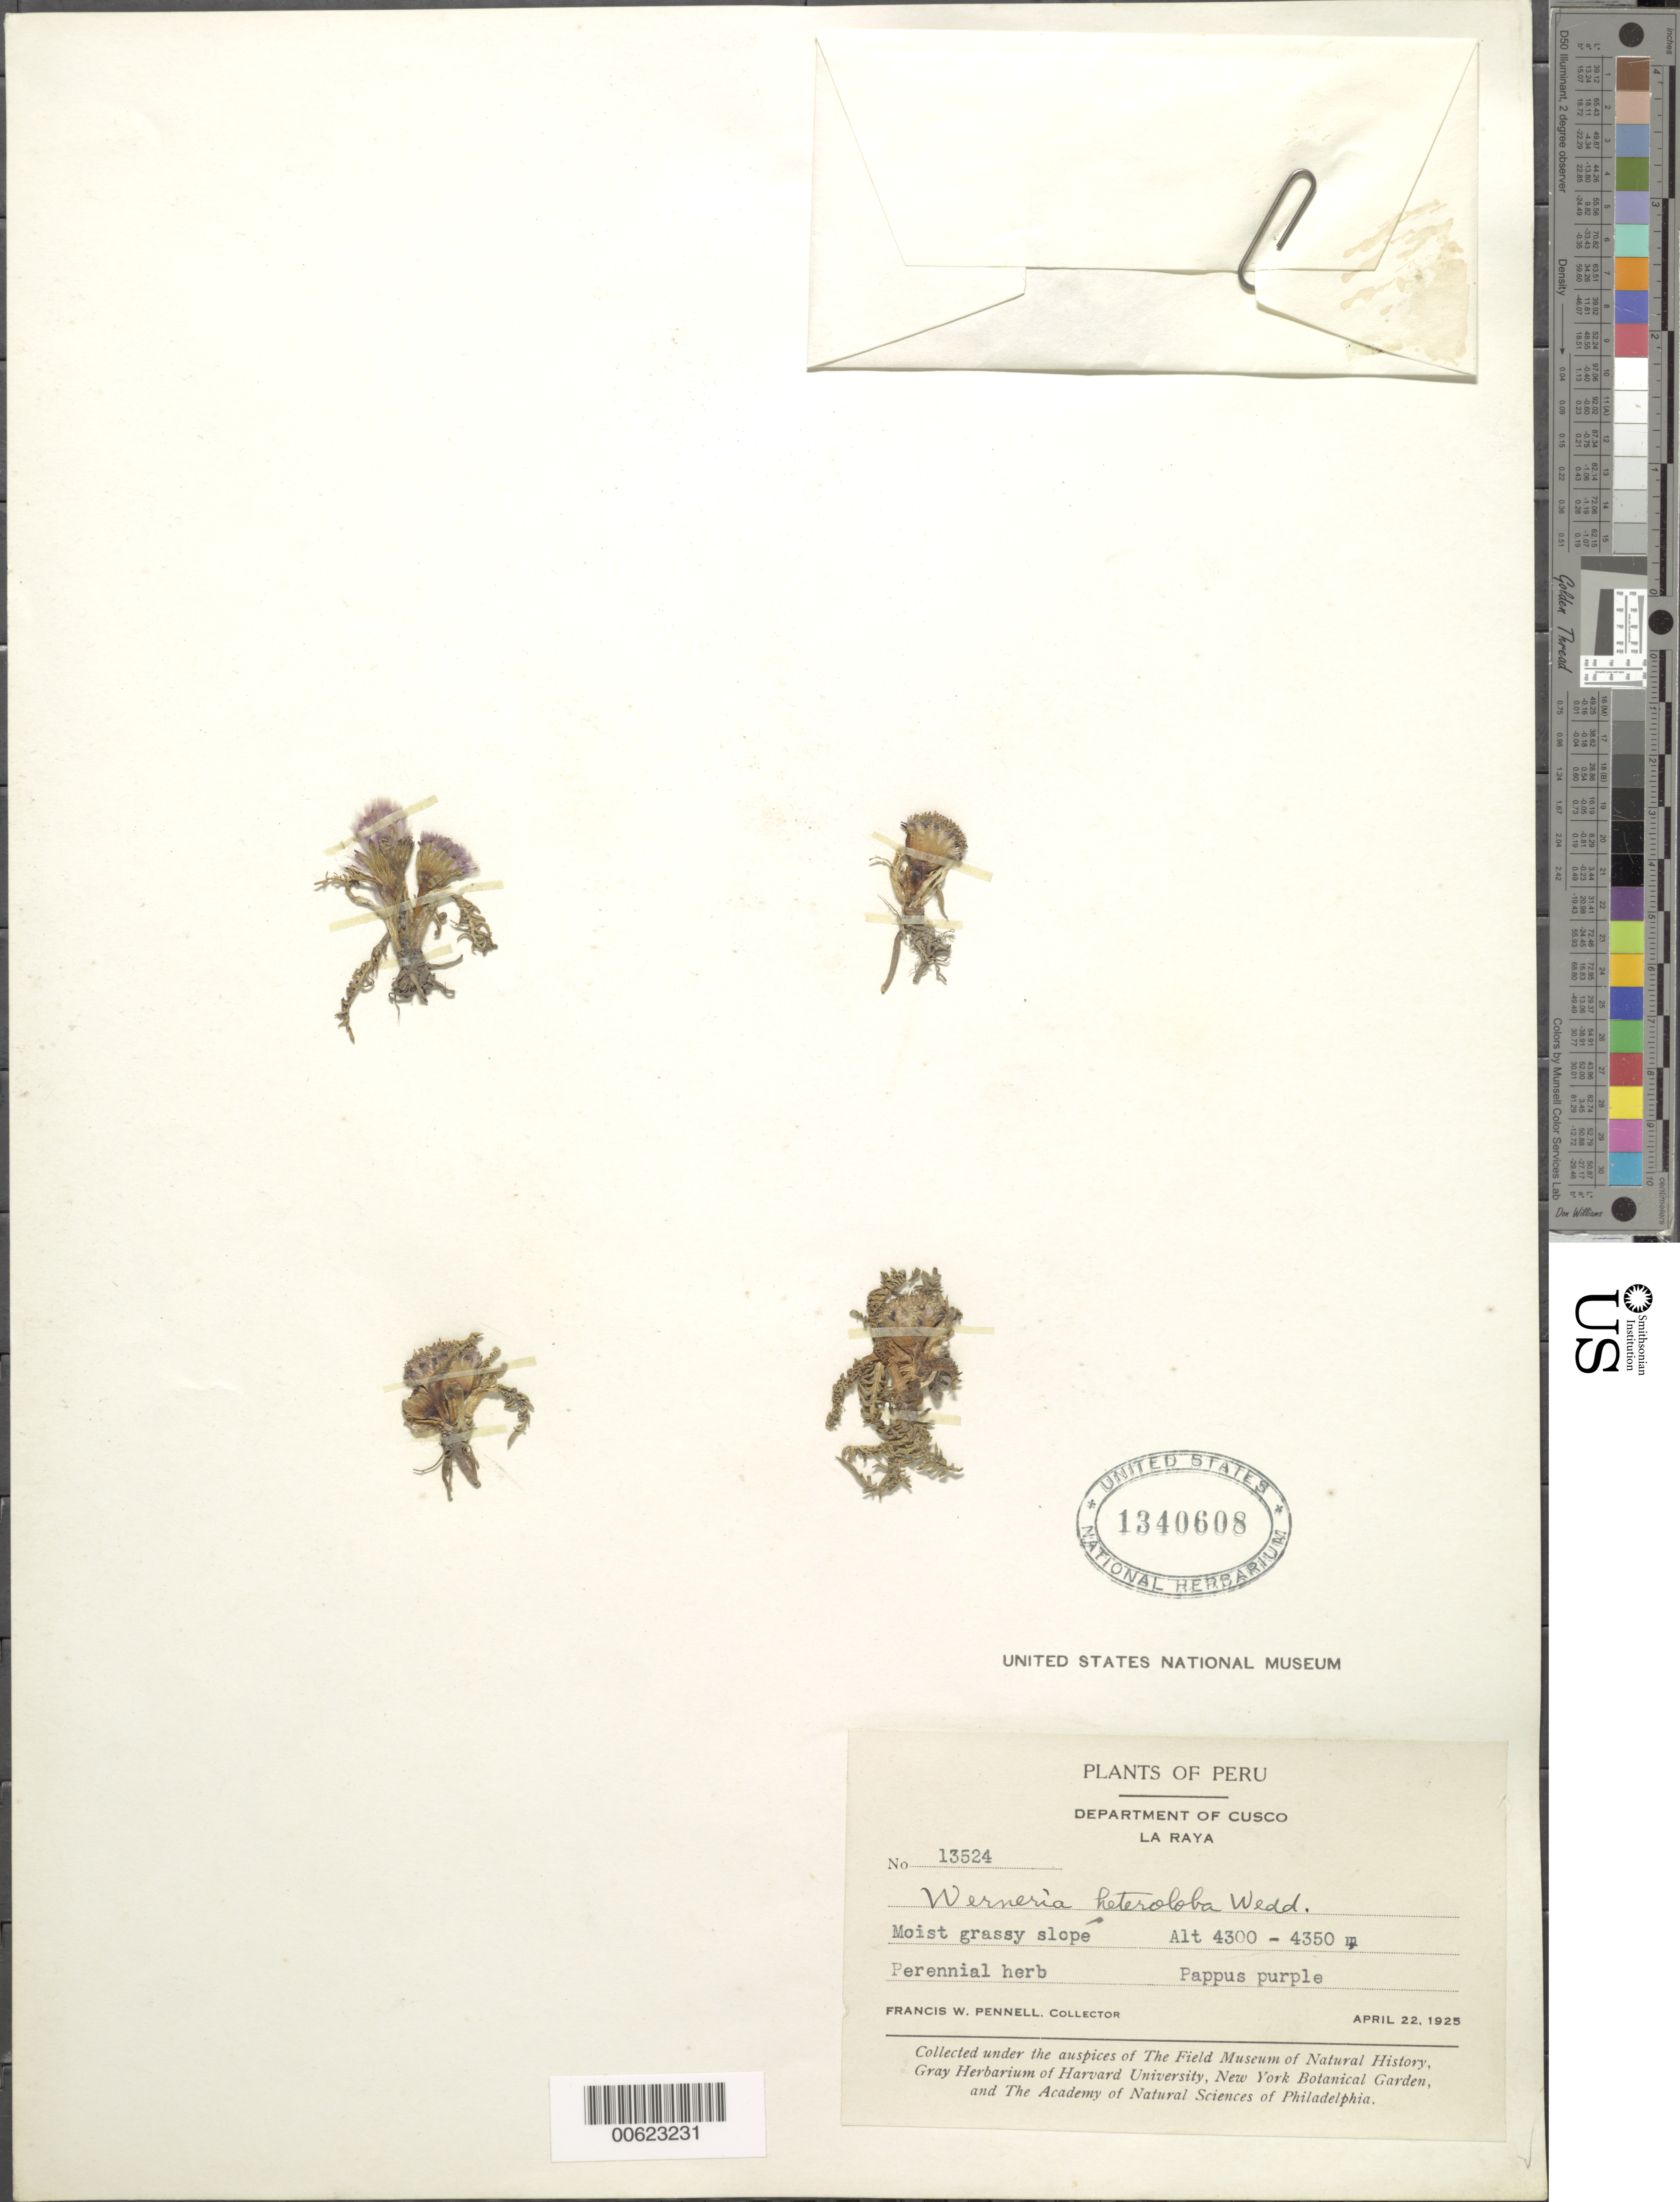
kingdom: Plantae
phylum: Tracheophyta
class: Magnoliopsida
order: Asterales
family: Asteraceae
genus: Werneria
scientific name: Werneria pinnatifida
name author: Remy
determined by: Calvo, Joel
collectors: F. W. Pennell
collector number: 13524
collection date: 1925-05-22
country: Peru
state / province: Cusco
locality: La Raya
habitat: Moist grassy slopes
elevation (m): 4314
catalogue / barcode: US 1340608